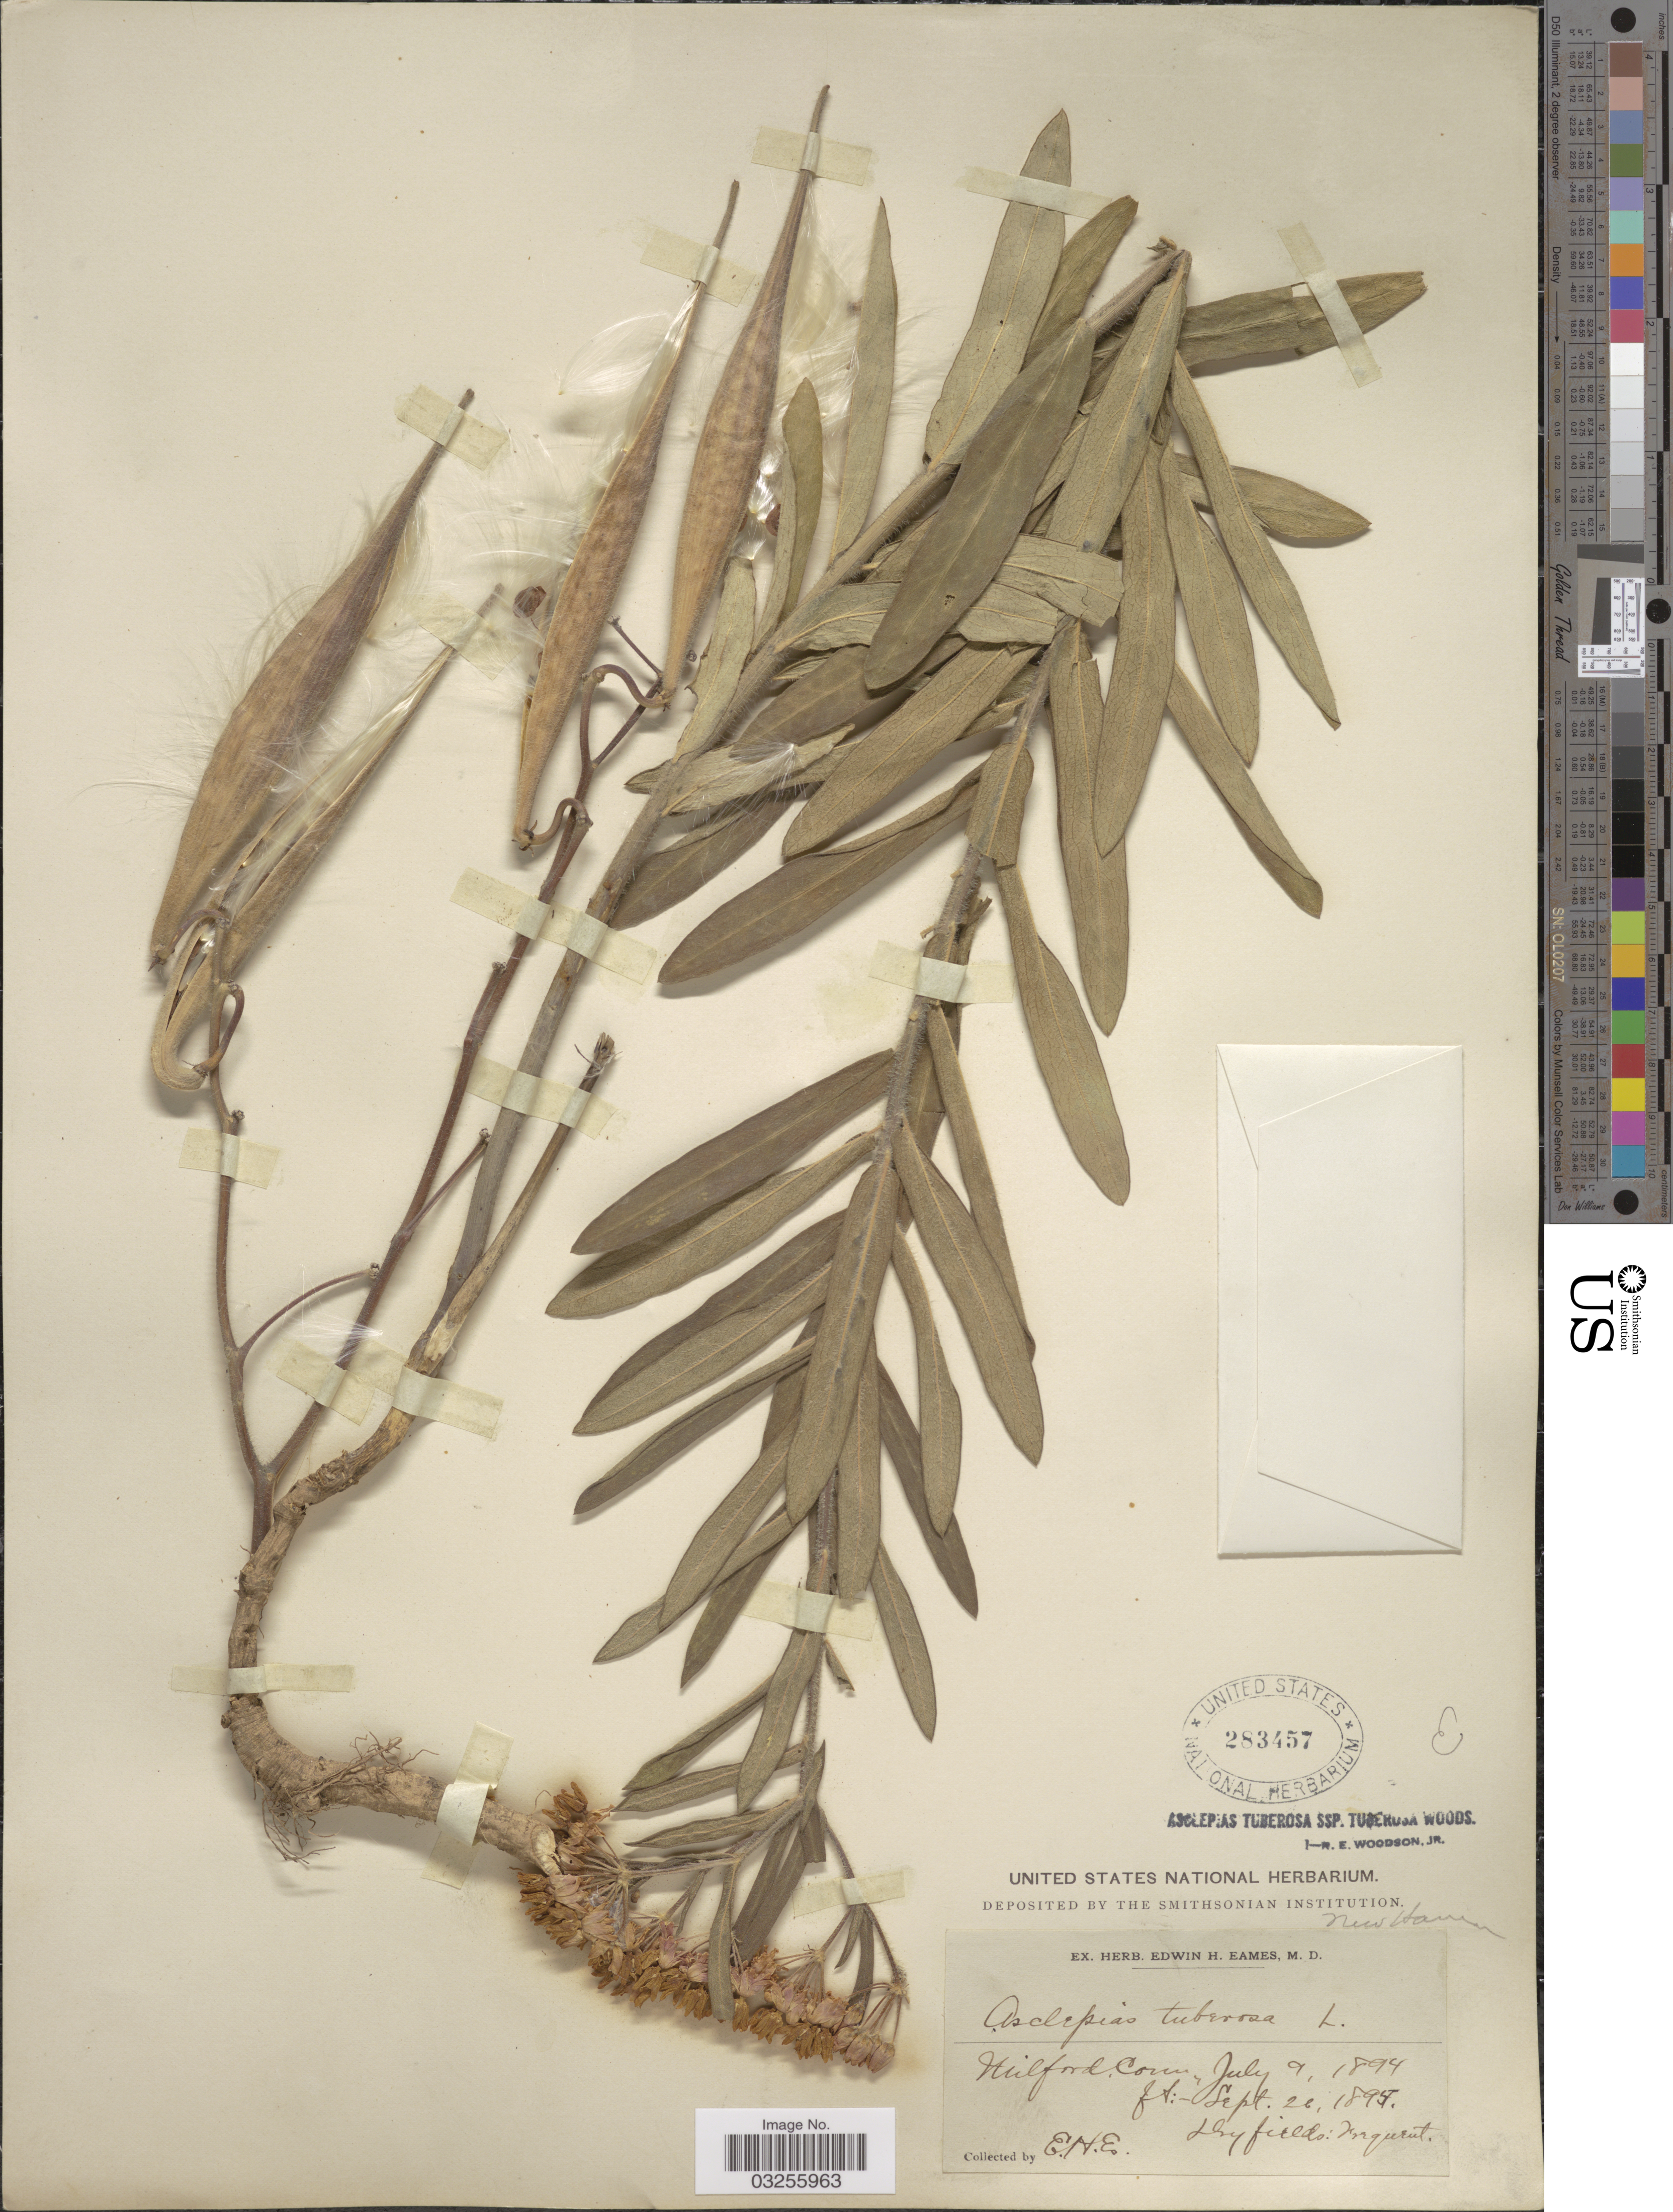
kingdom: Plantae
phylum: Tracheophyta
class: Magnoliopsida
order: Gentianales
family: Apocynaceae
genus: Asclepias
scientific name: Asclepias tuberosa subsp. tuberosa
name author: L.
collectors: E. H. Eames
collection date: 1894-07-09/1895-09-26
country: United States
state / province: Connecticut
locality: Milford.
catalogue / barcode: US 283457